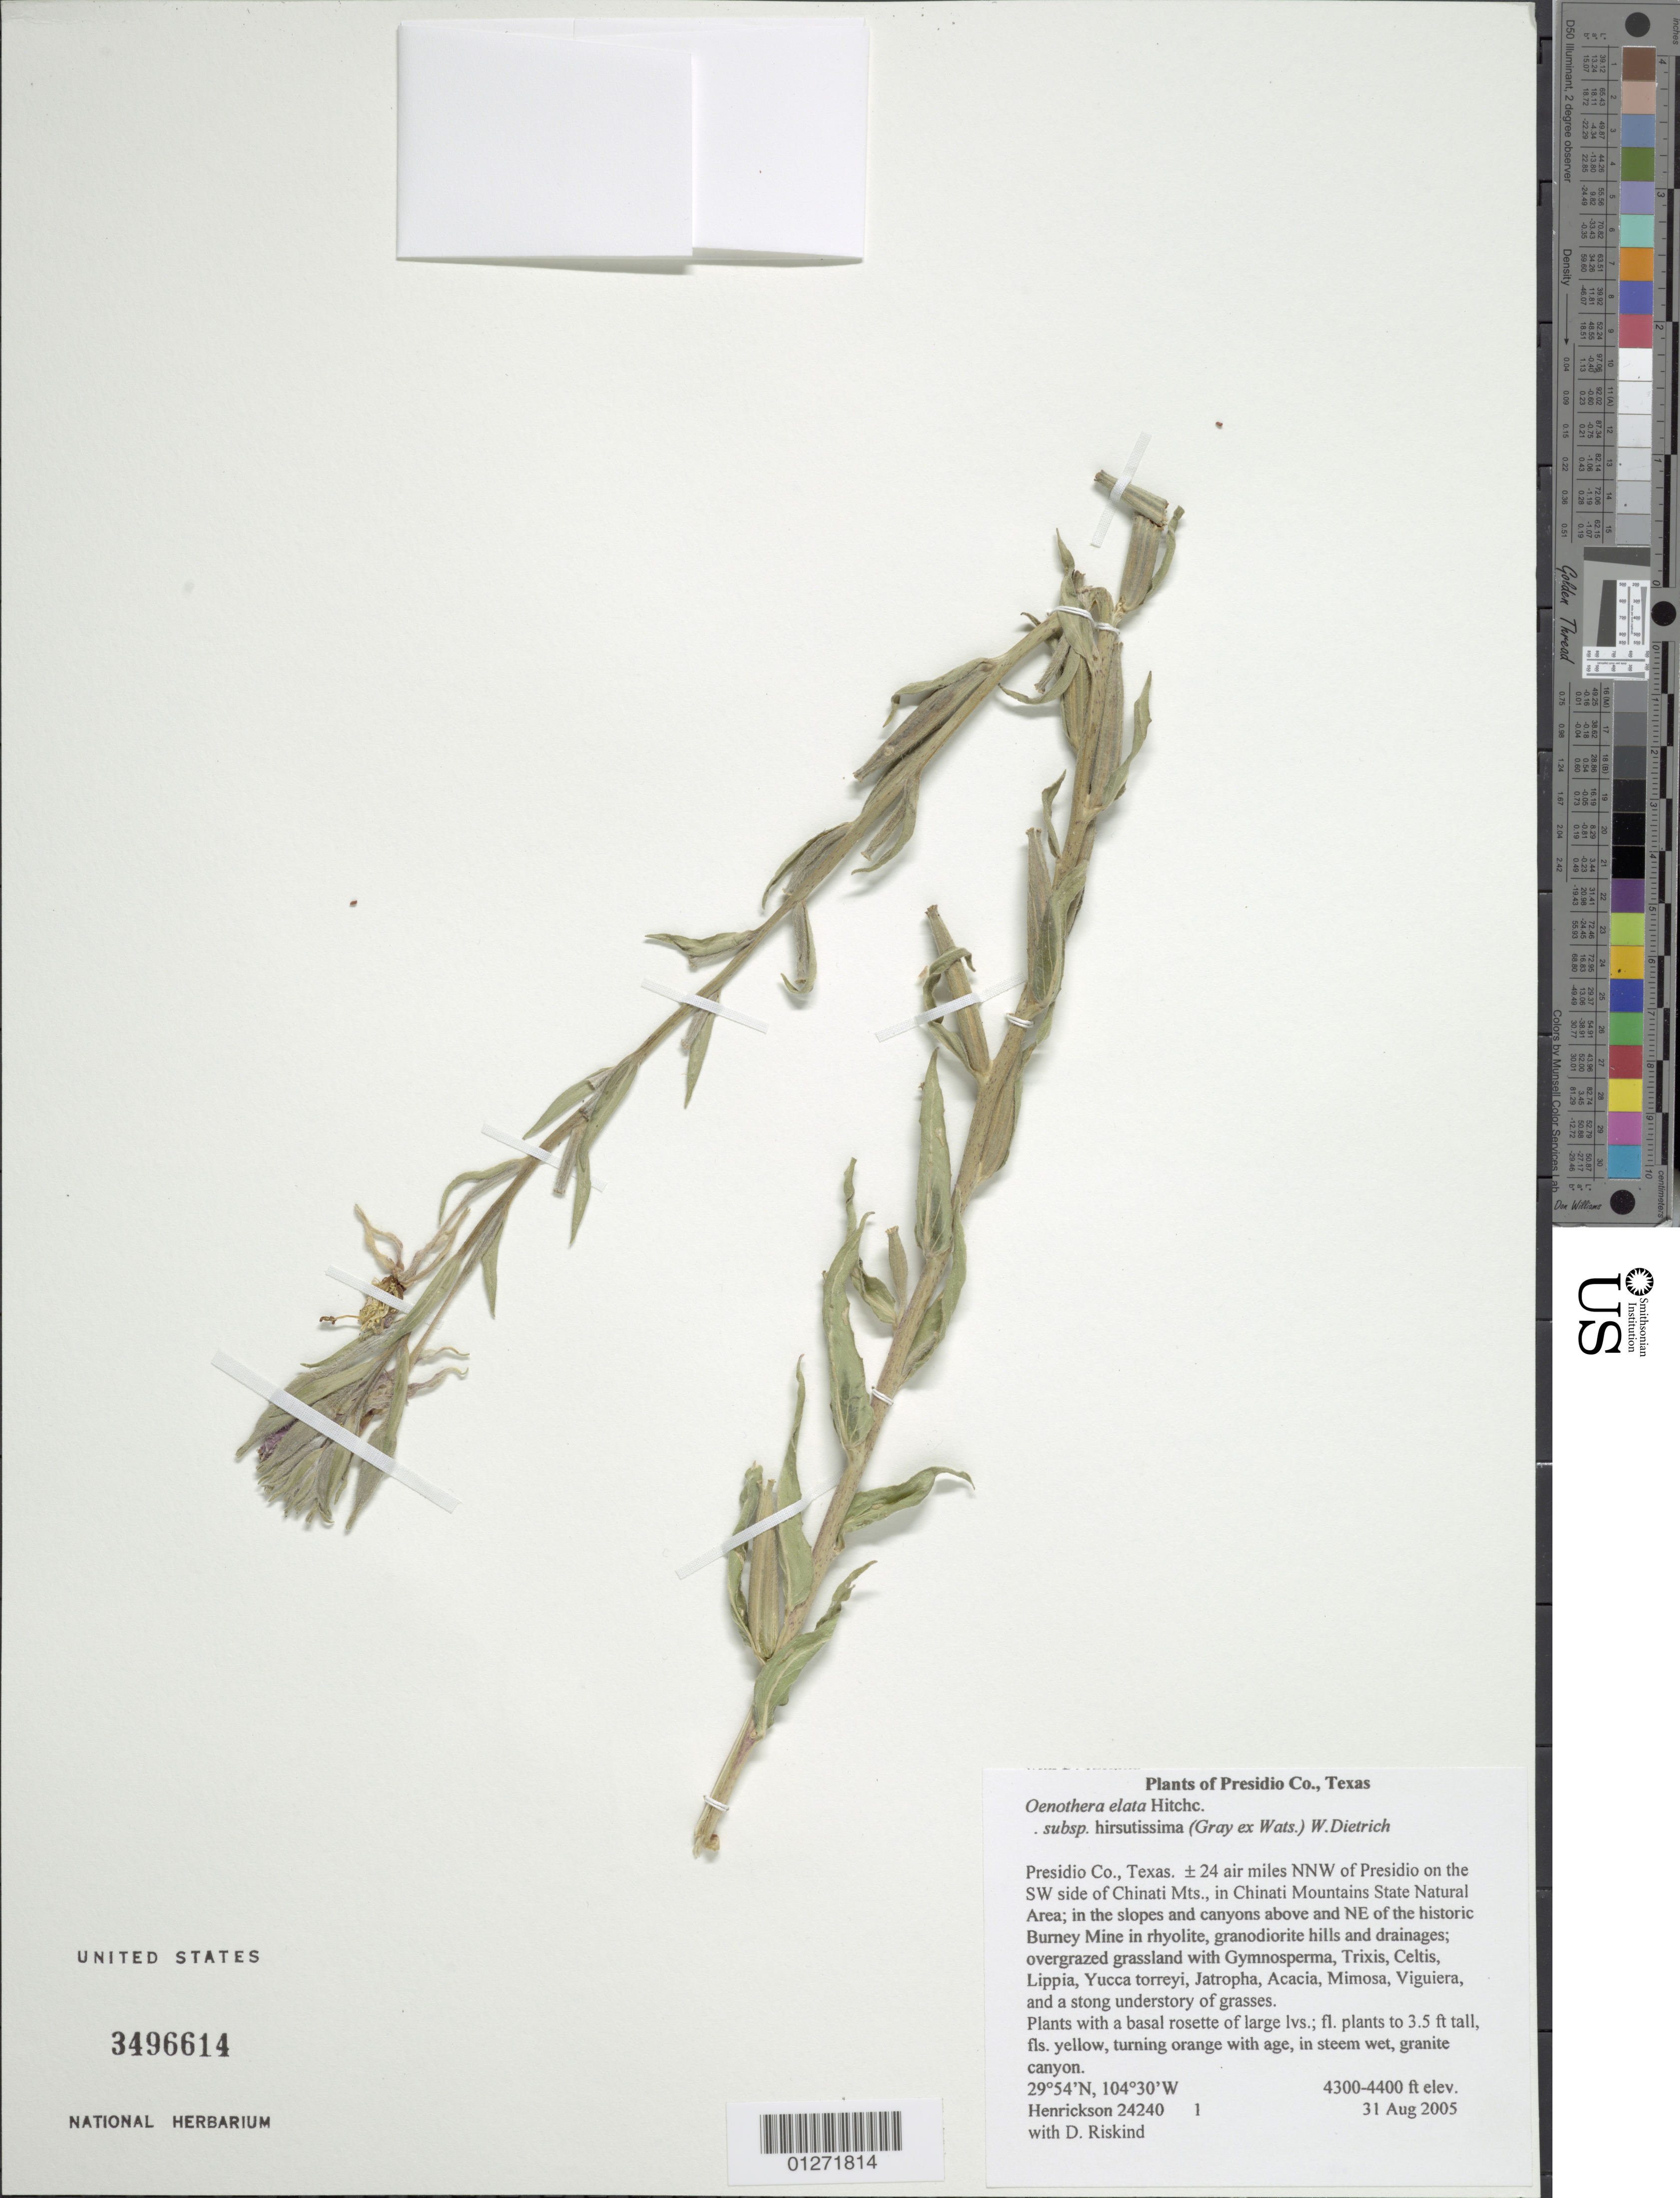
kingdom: Plantae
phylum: Tracheophyta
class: Magnoliopsida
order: Myrtales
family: Onagraceae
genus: Oenothera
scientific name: Oenothera elata subsp. hirsutissima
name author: (A. Gray ex S. Watson) W. Dietr.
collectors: -. Henrickson & D. Riskind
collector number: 24240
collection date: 2005-08-31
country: United States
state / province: Texas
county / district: Presidio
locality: Chinati Mts State Natural Area, above and NE of the historic Burney Mine.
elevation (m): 1311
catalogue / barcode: US 3496614